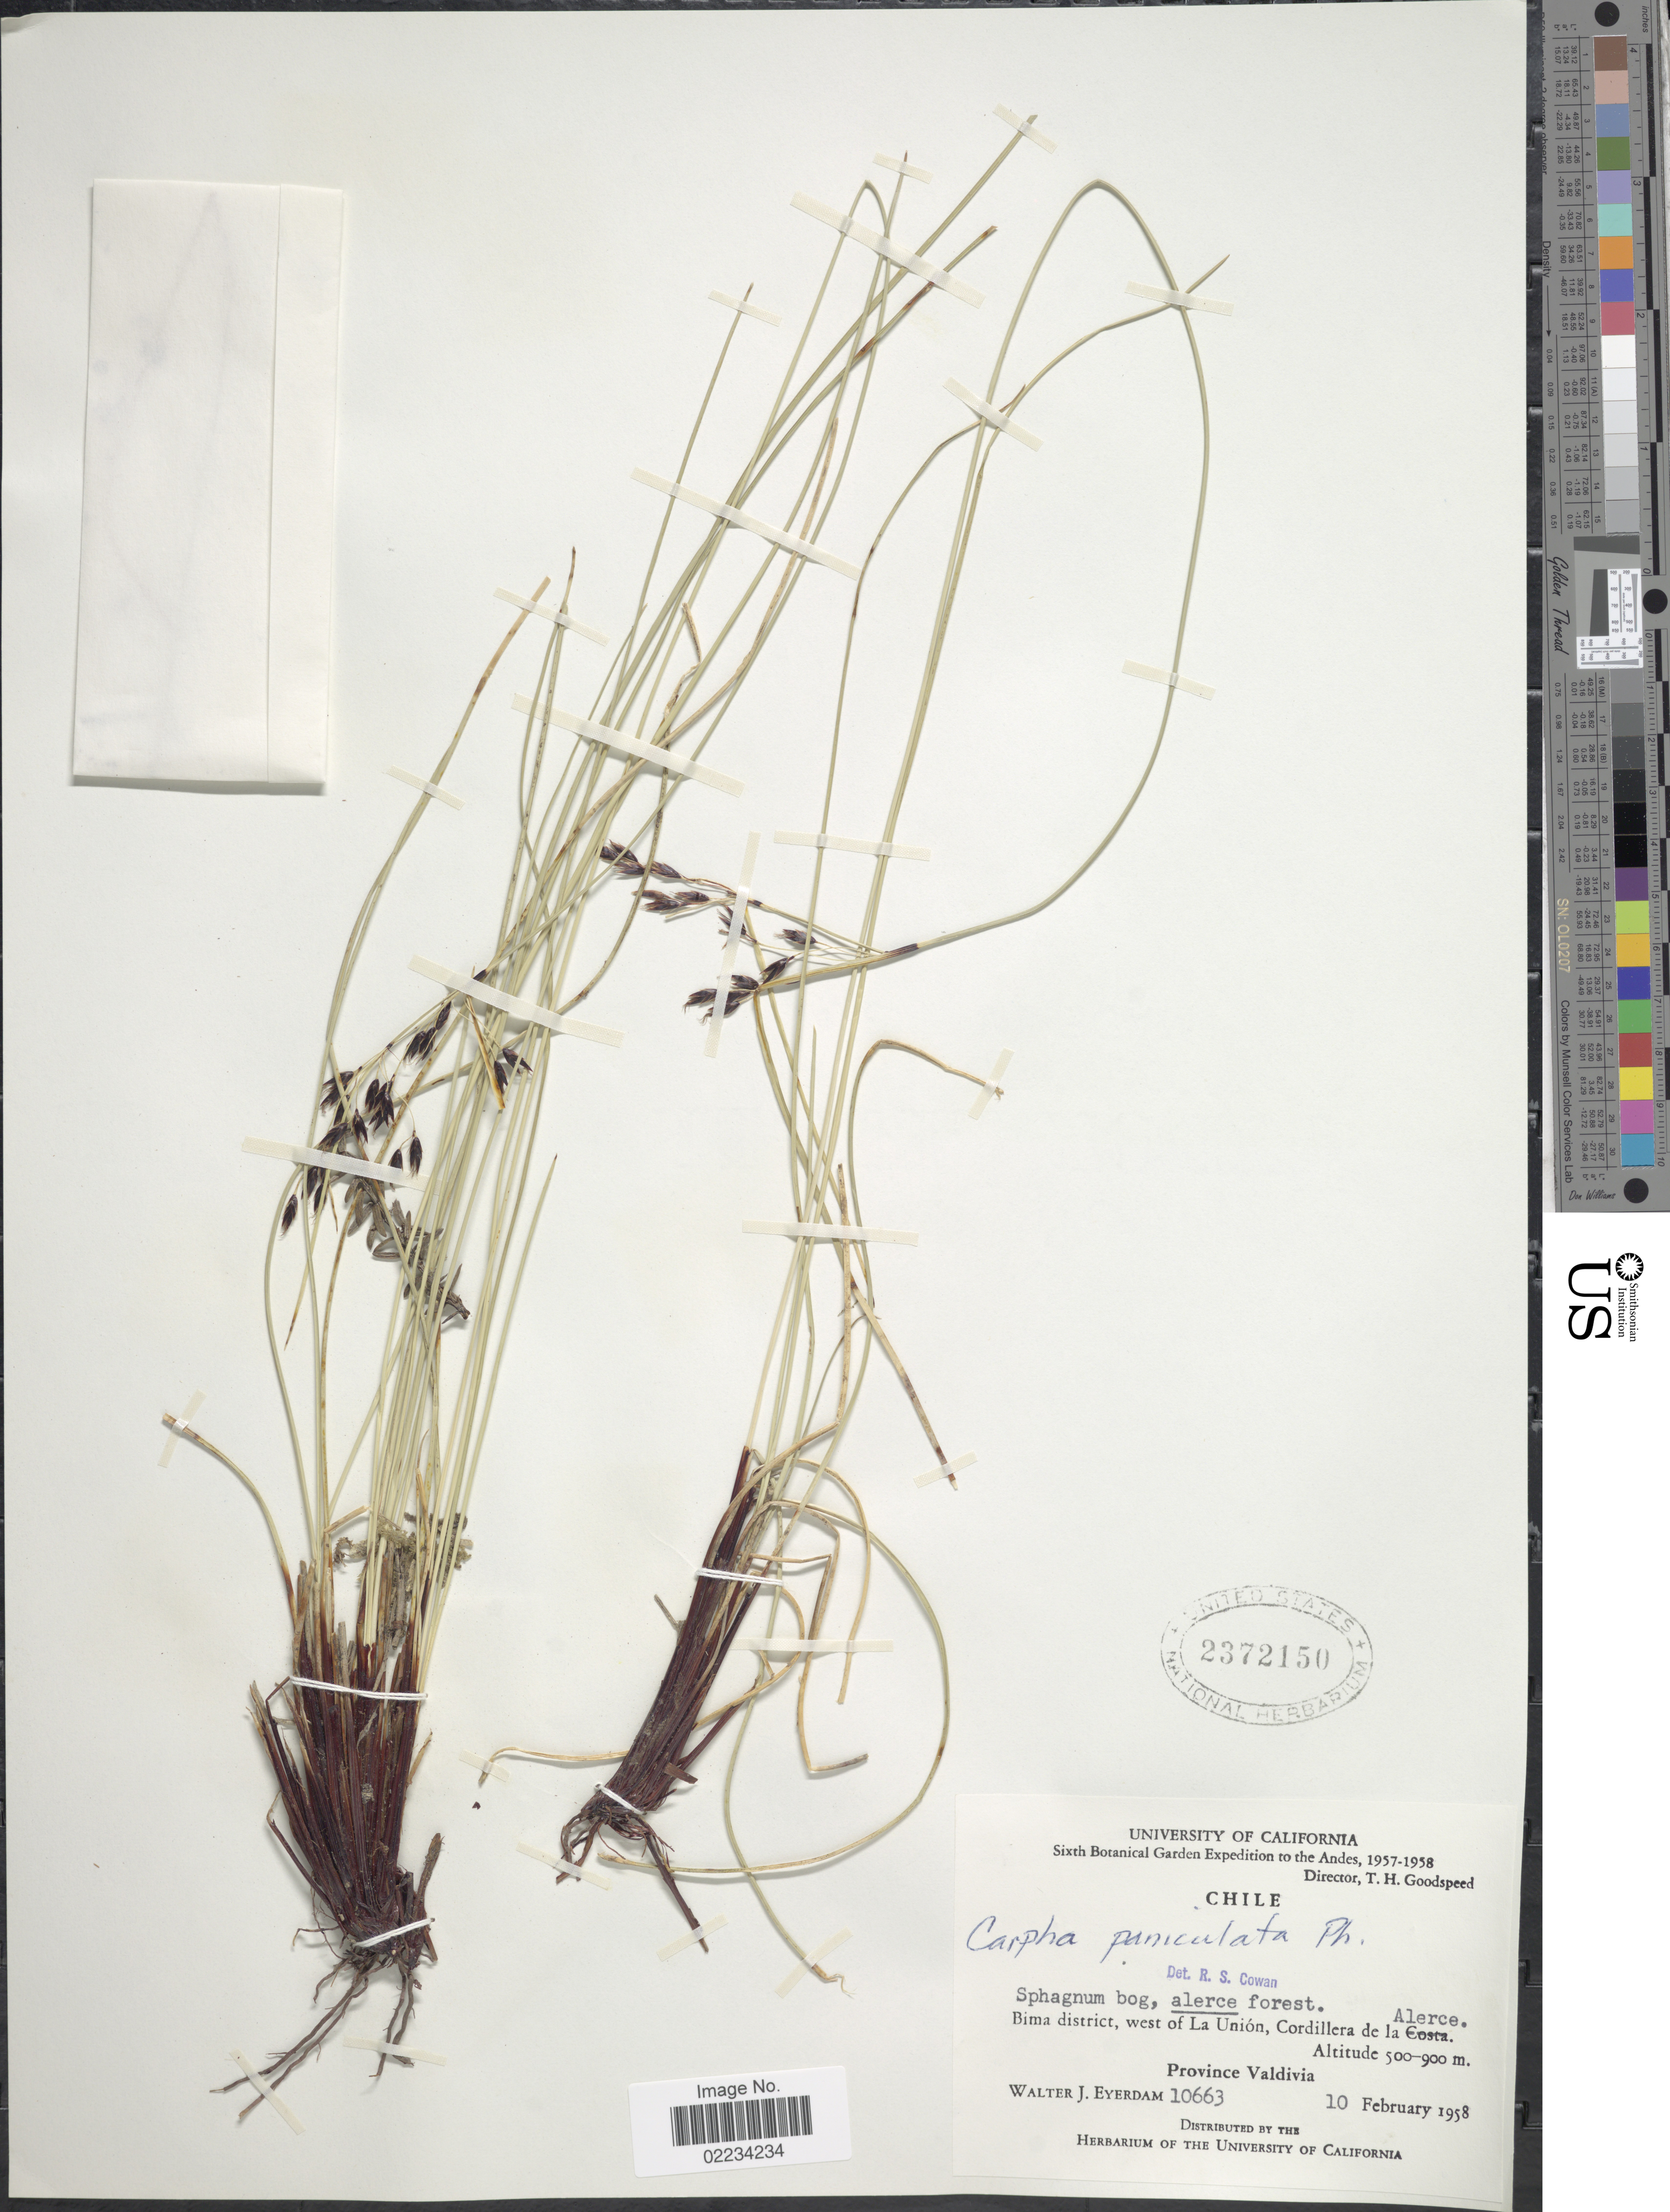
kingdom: Plantae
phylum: Tracheophyta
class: Liliopsida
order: Poales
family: Cyperaceae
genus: Schoenus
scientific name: Schoenus rhynchosporoides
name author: (Steud.) Kük.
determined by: Strong, Mark T., (BOT), Smithsonian Institution - National Museum of Natural History (UNITED STATES)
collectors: W. J. Eyerdam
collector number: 10663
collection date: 1958-02-10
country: Chile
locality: The Andes, Bima district, west of La Unión, Cordillera de la Alerce, Province Valdivia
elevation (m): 500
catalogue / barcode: US 2372150